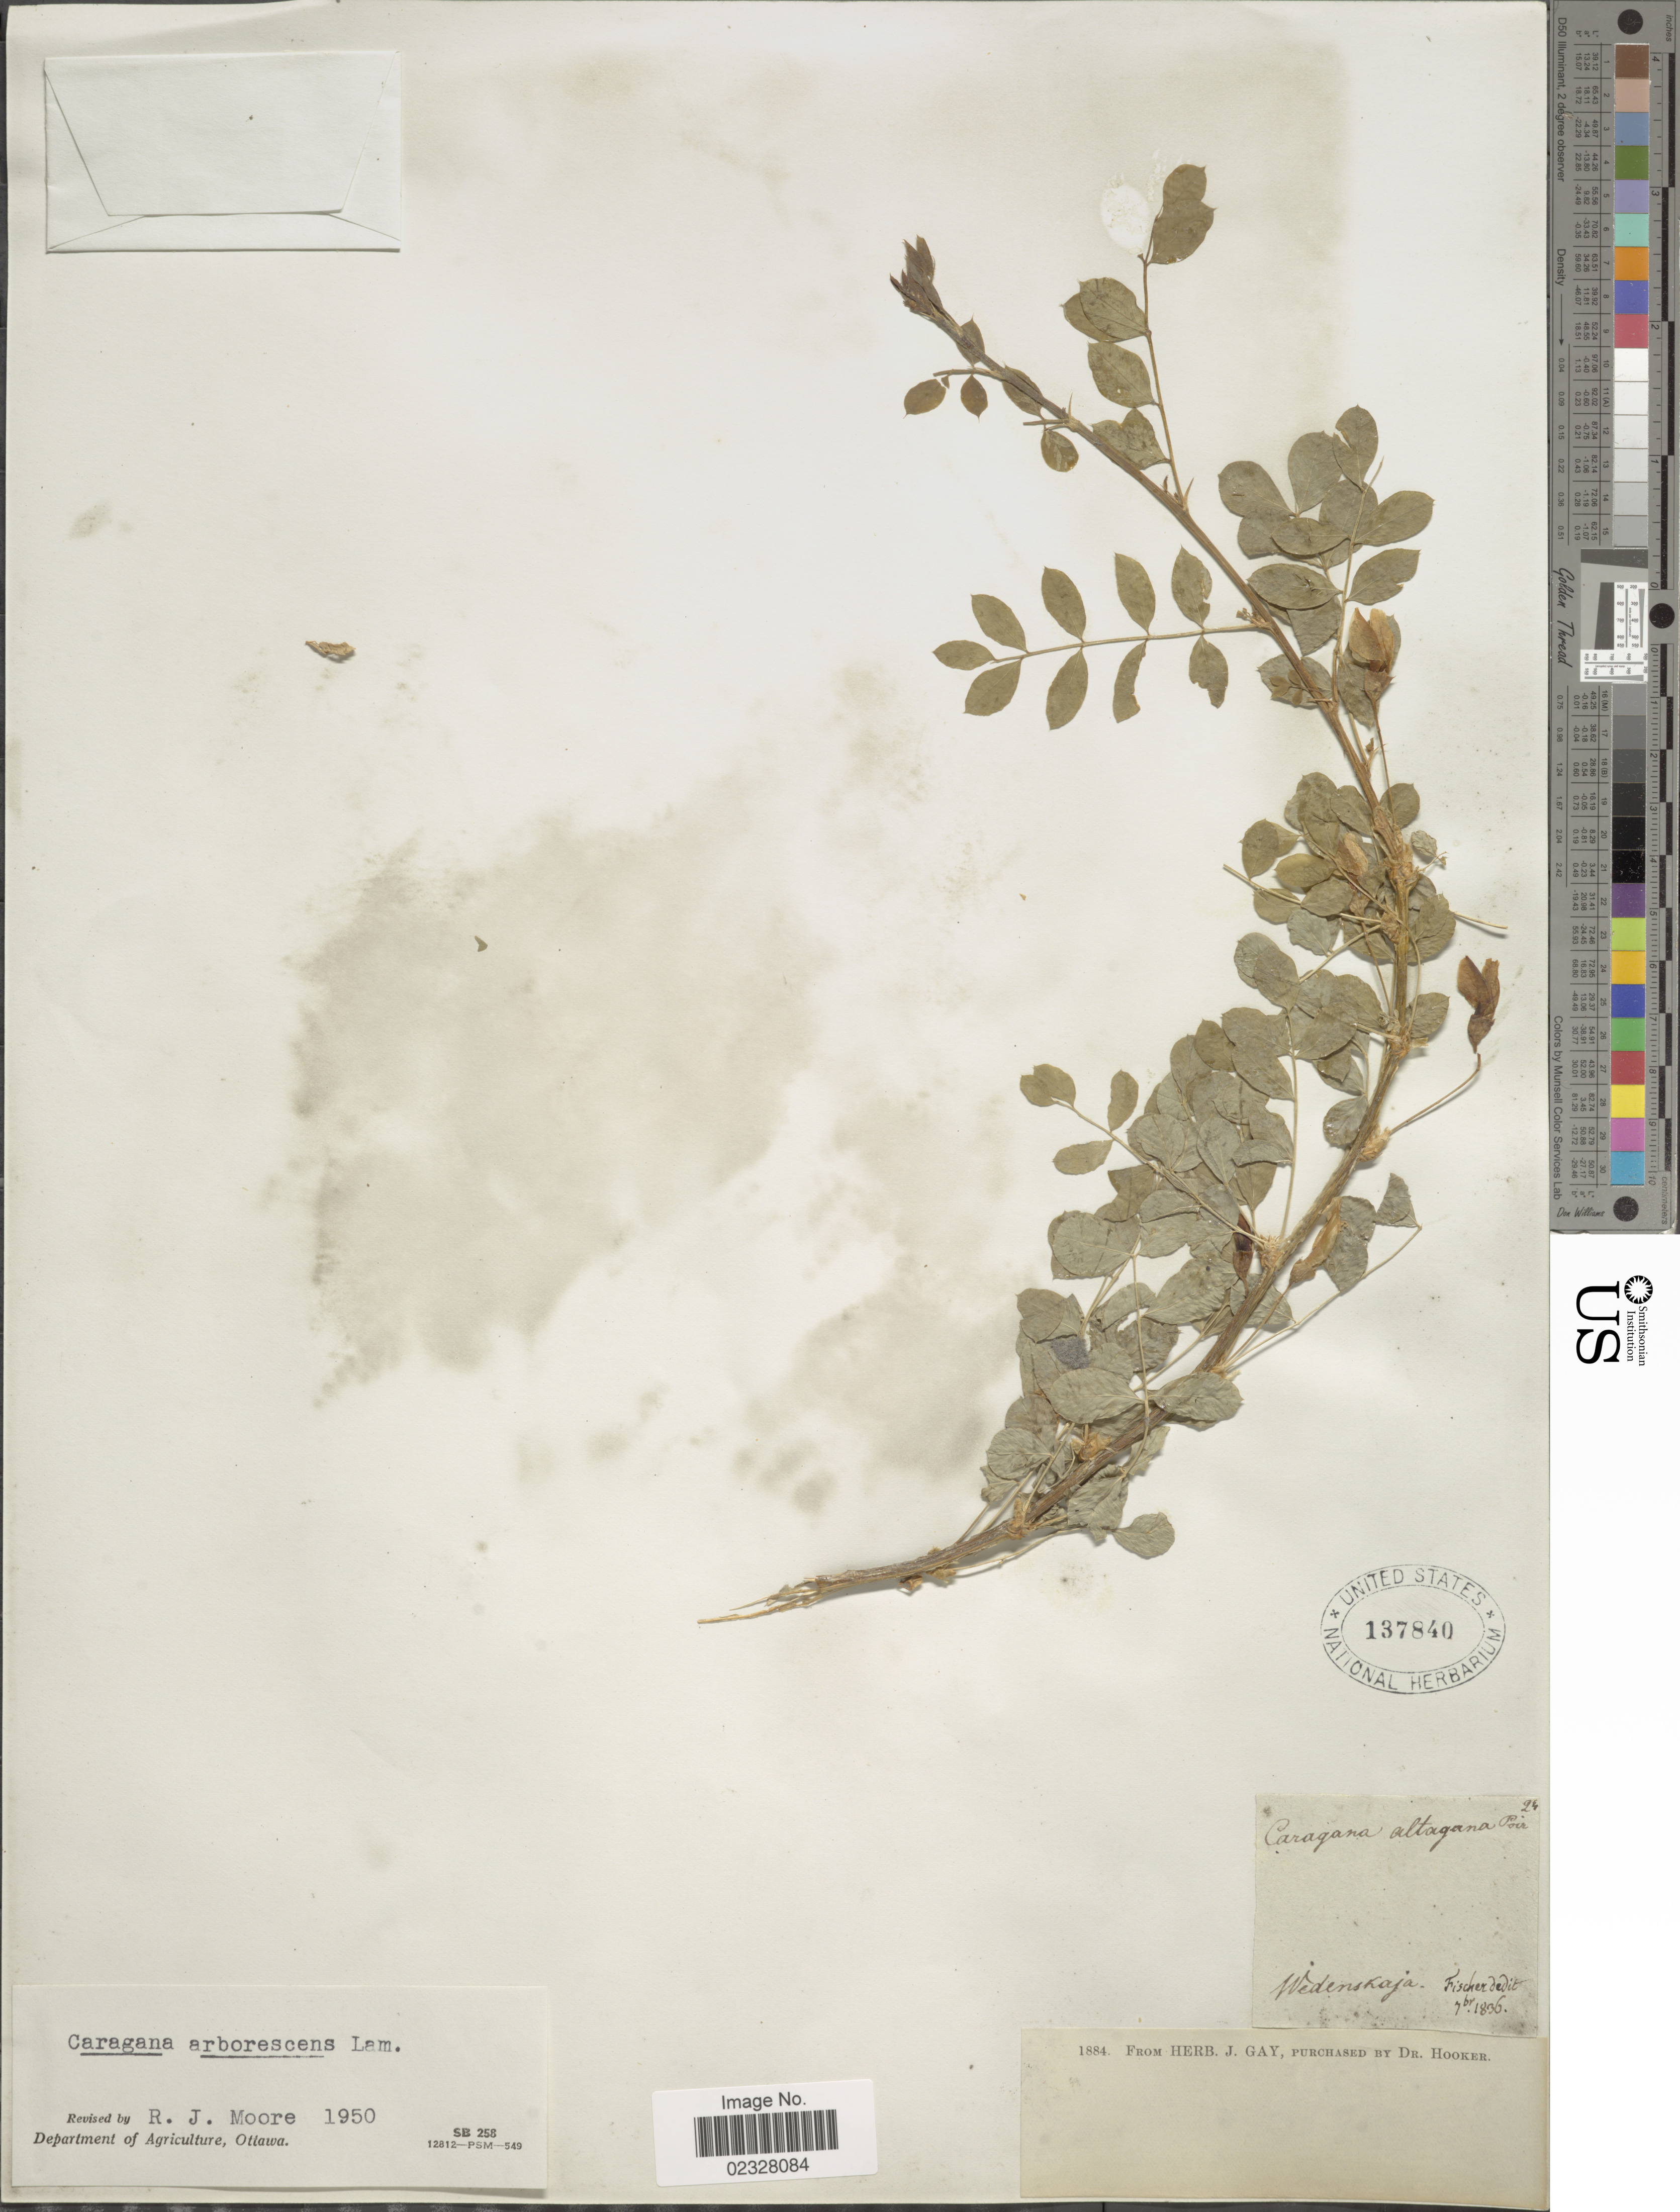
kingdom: Plantae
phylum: Tracheophyta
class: Magnoliopsida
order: Fabales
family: Fabaceae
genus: Caragana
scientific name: Caragana arborescens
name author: Lam.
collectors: -- Fischer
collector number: s,n,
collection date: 1836-07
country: Russian Federation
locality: Wedenskaja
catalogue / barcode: US 137840